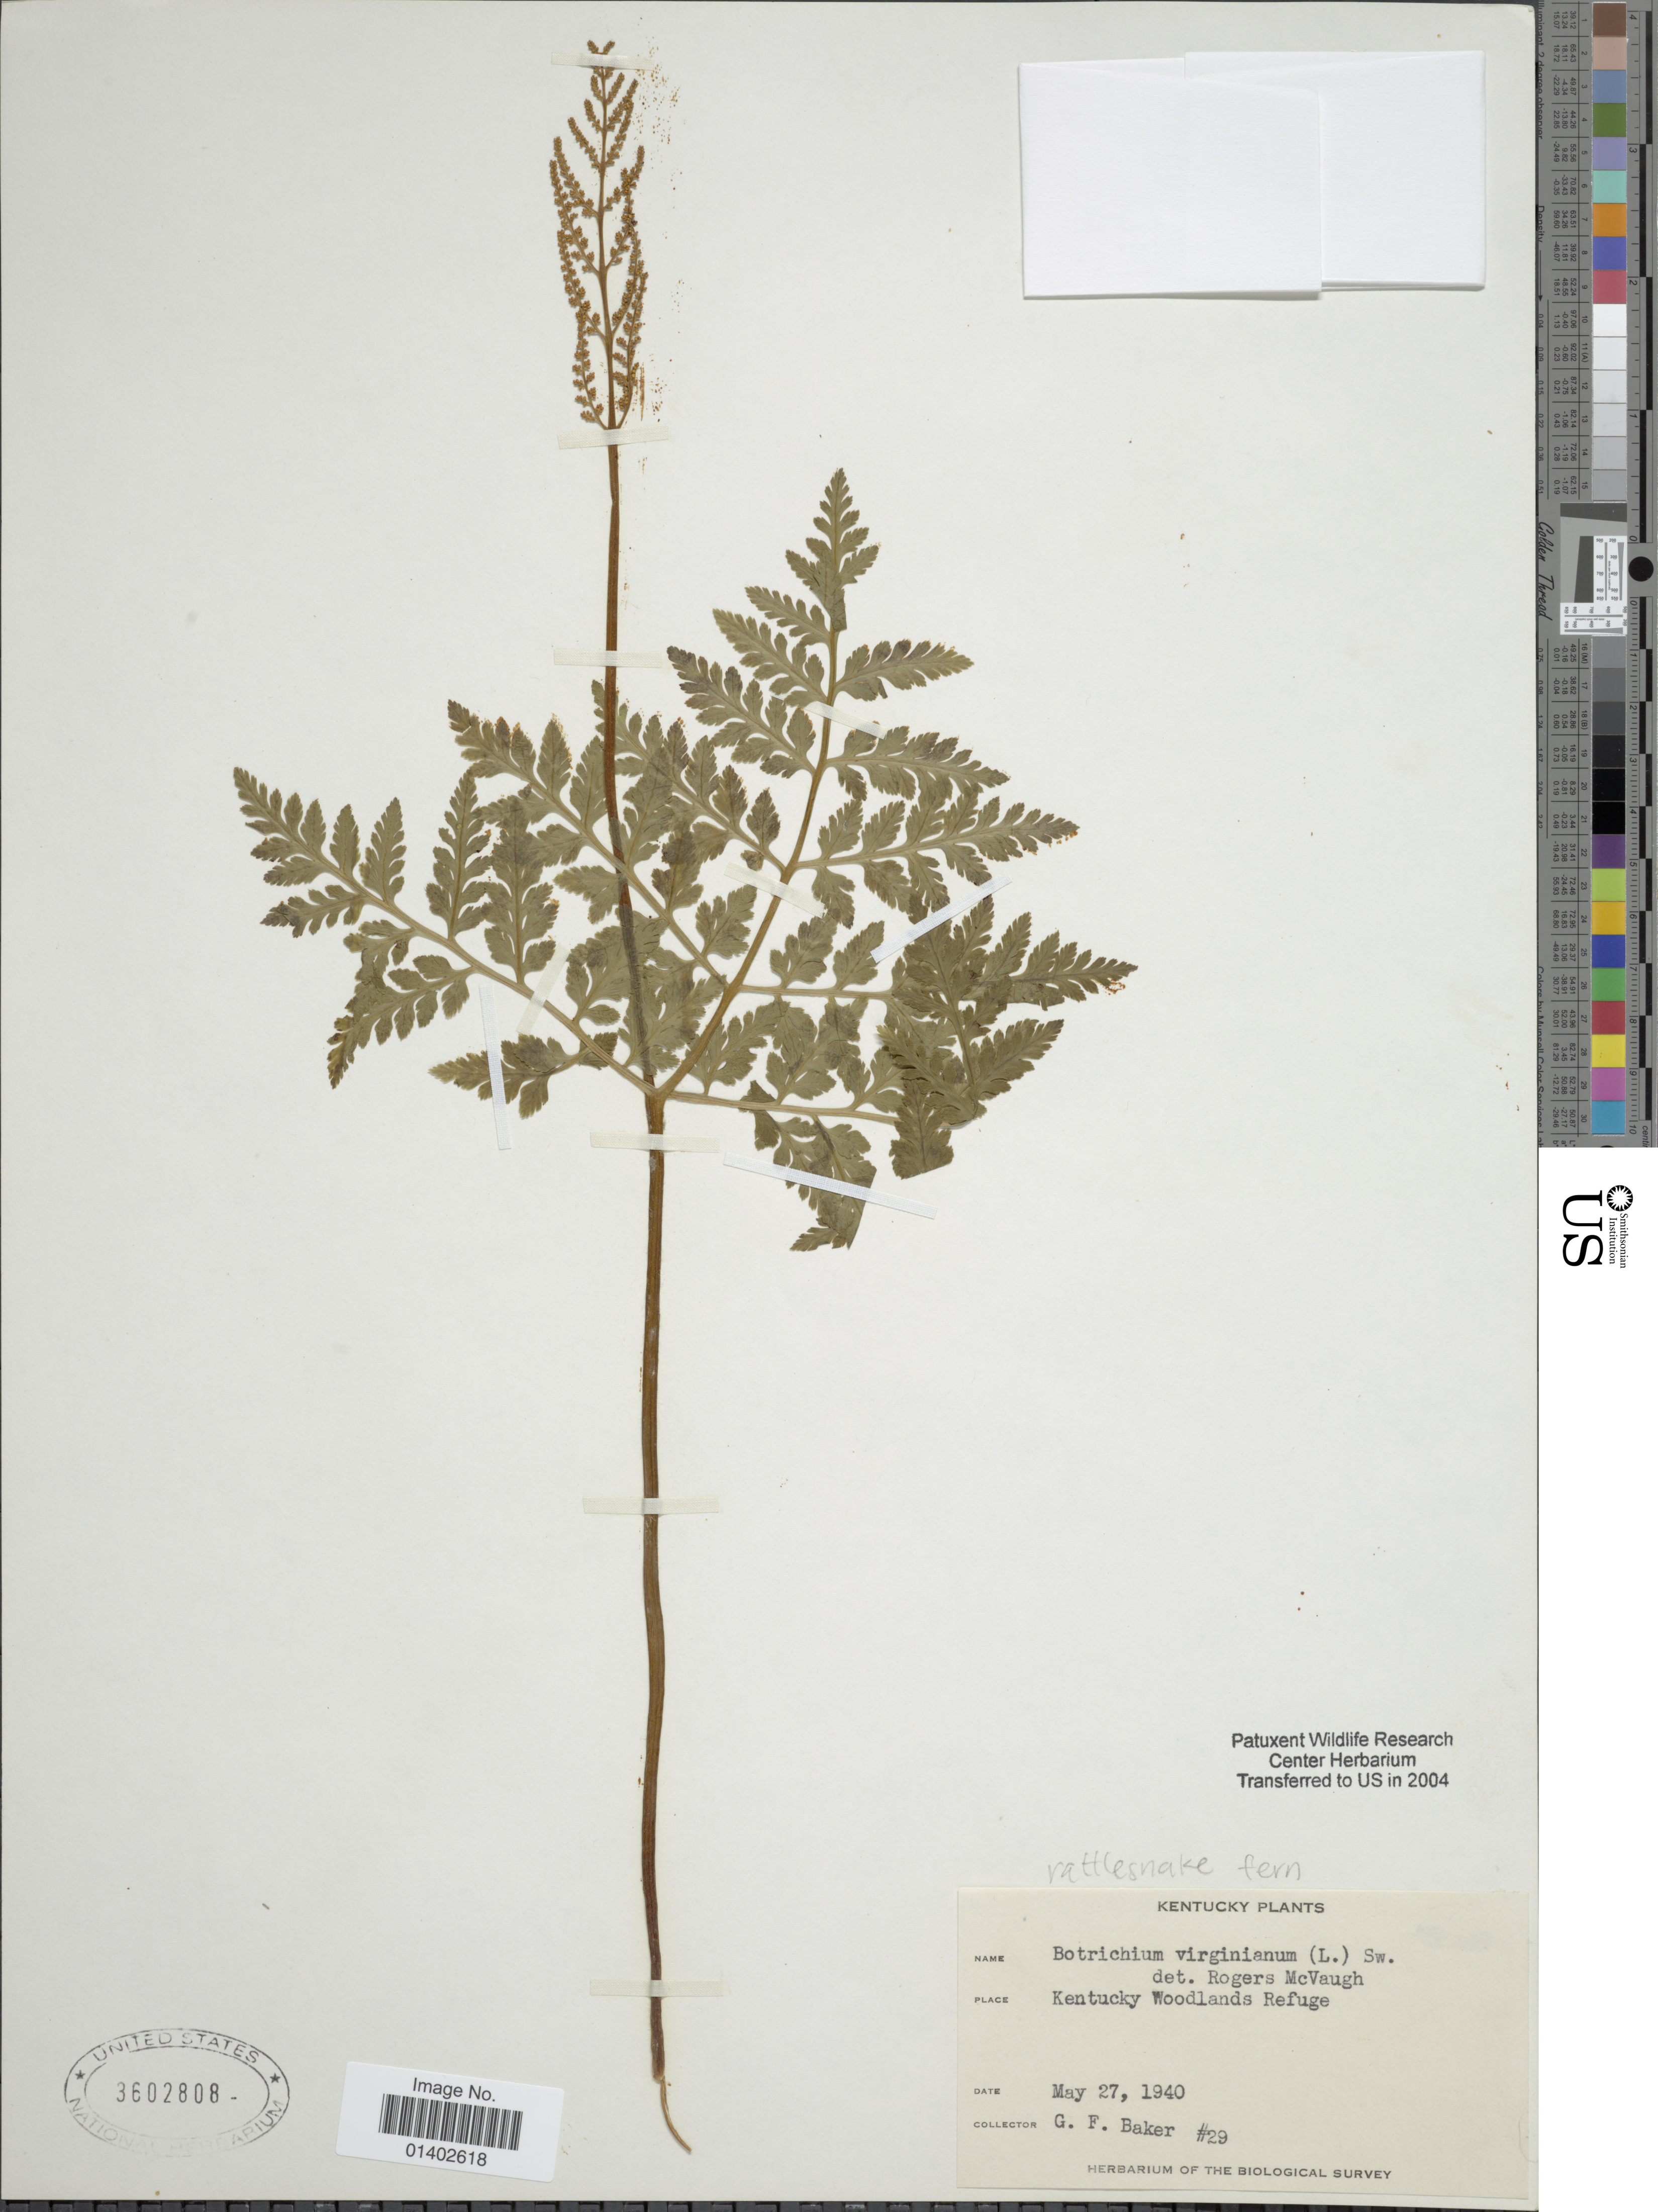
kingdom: Plantae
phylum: Tracheophyta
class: Polypodiopsida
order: Ophioglossales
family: Ophioglossaceae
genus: Botrychium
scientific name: Botrychium virginianum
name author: (L.) Sw.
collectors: G. Baker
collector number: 29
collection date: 1940-05-27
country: United States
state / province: Kentucky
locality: Kentucky Woodlands Refuge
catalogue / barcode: US 3602808